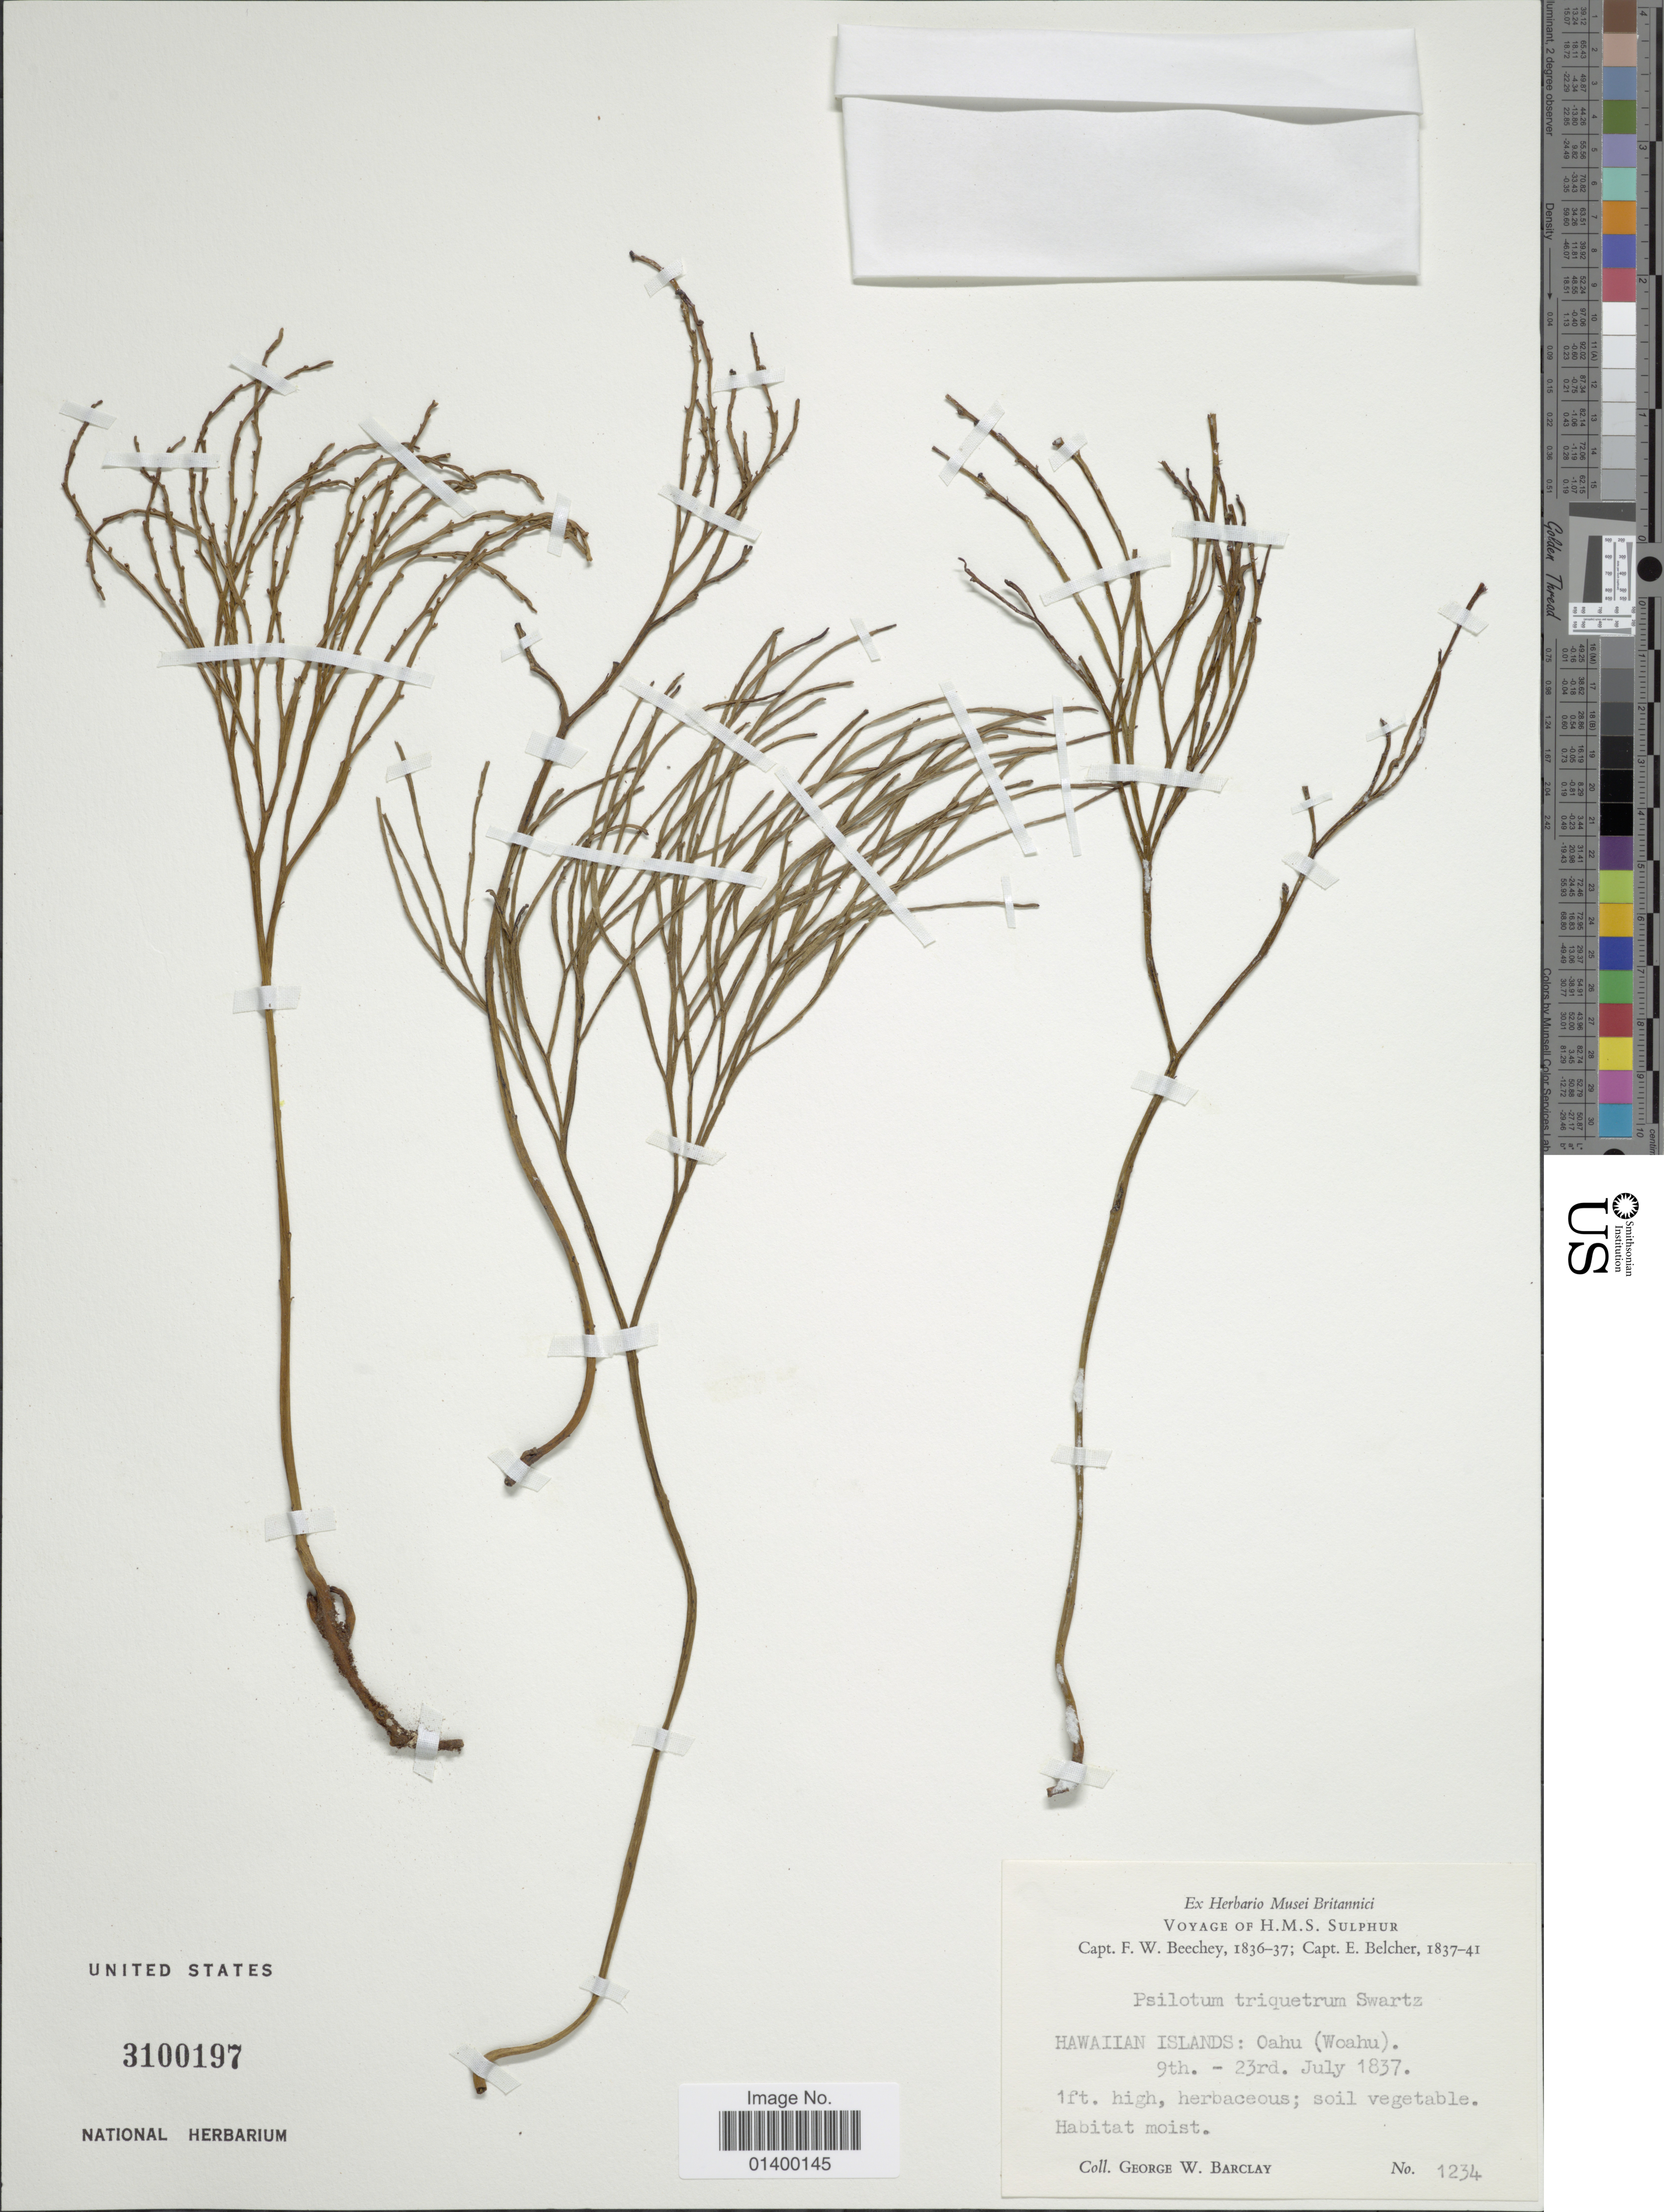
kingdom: Plantae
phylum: Tracheophyta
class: Polypodiopsida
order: Psilotales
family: Psilotaceae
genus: Psilotum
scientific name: Psilotum nudum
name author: (L.) P. Beauv.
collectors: G. W. Barclay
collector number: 1234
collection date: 1837-07-09/1837-07-23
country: United States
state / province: Hawaii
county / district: Honolulu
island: Oahu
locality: Hawaiian Islands: Oahu (Woahu)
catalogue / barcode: US 3100197